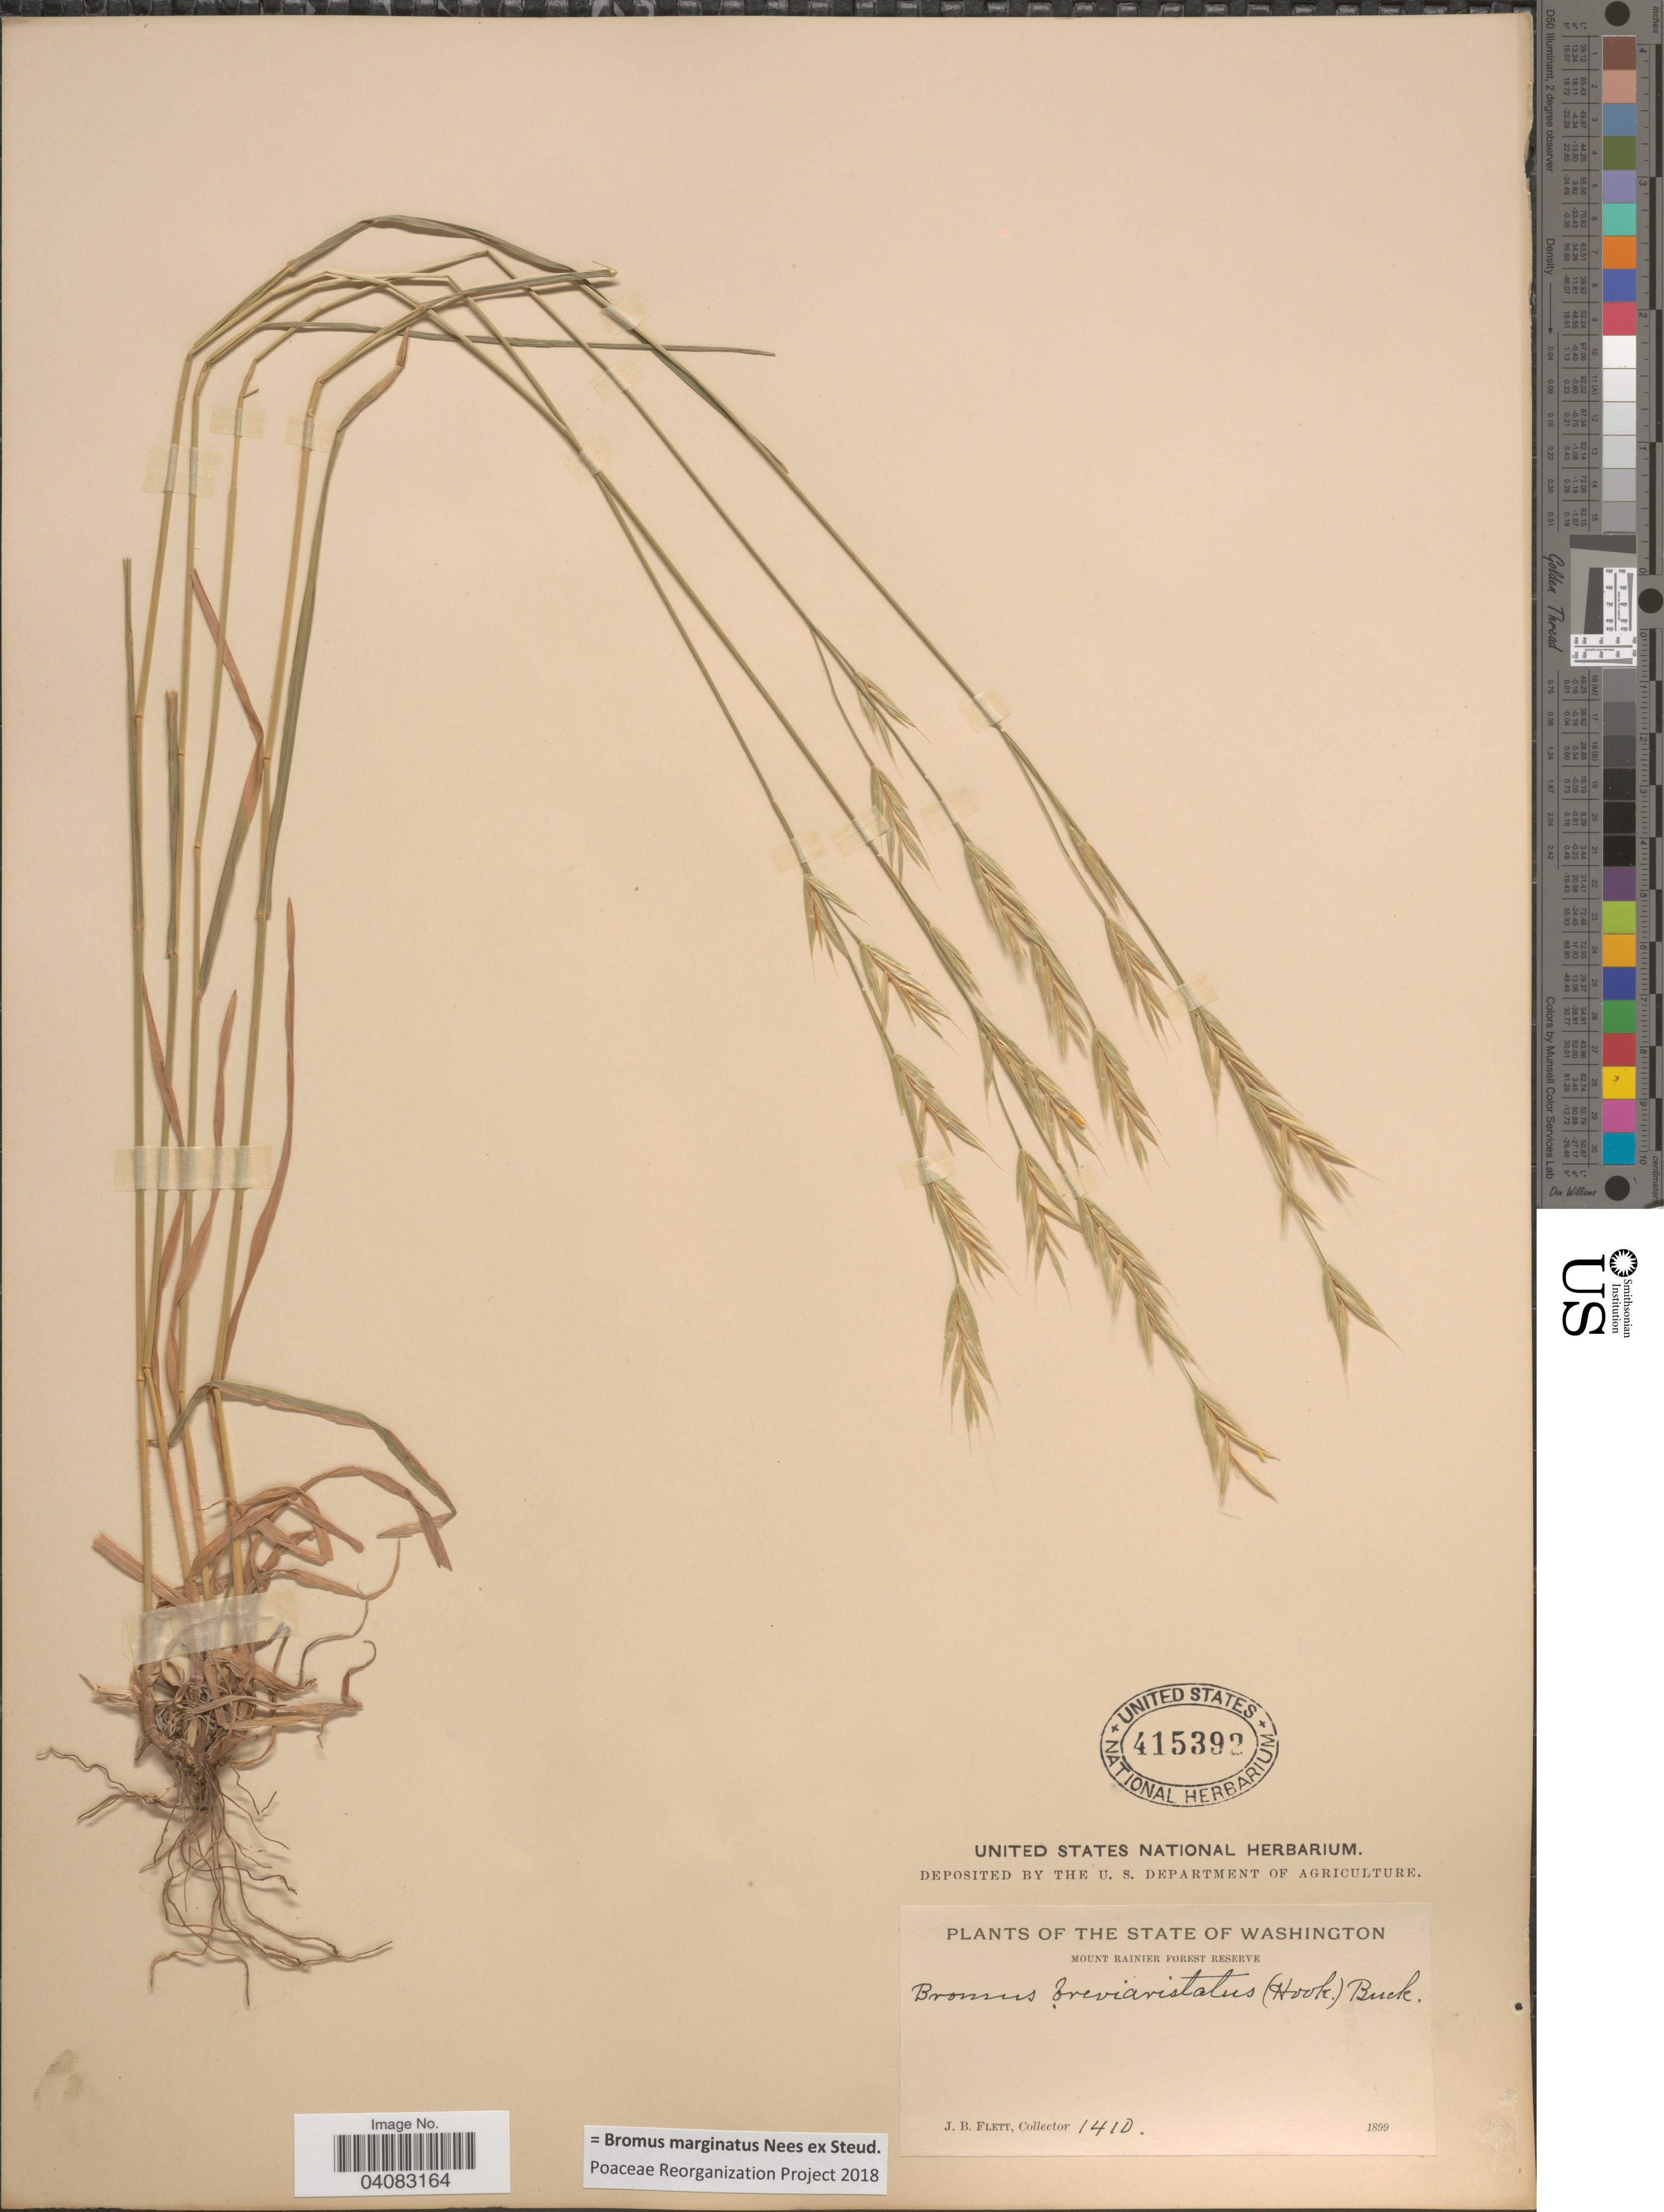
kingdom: Plantae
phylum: Tracheophyta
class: Liliopsida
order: Poales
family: Poaceae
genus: Bromus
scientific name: Bromus marginatus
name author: Nees ex Steud.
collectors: J. Flett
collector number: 1410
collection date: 1899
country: United States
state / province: Washington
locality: Mount Rainier Forest Reserve.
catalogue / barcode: US 415392